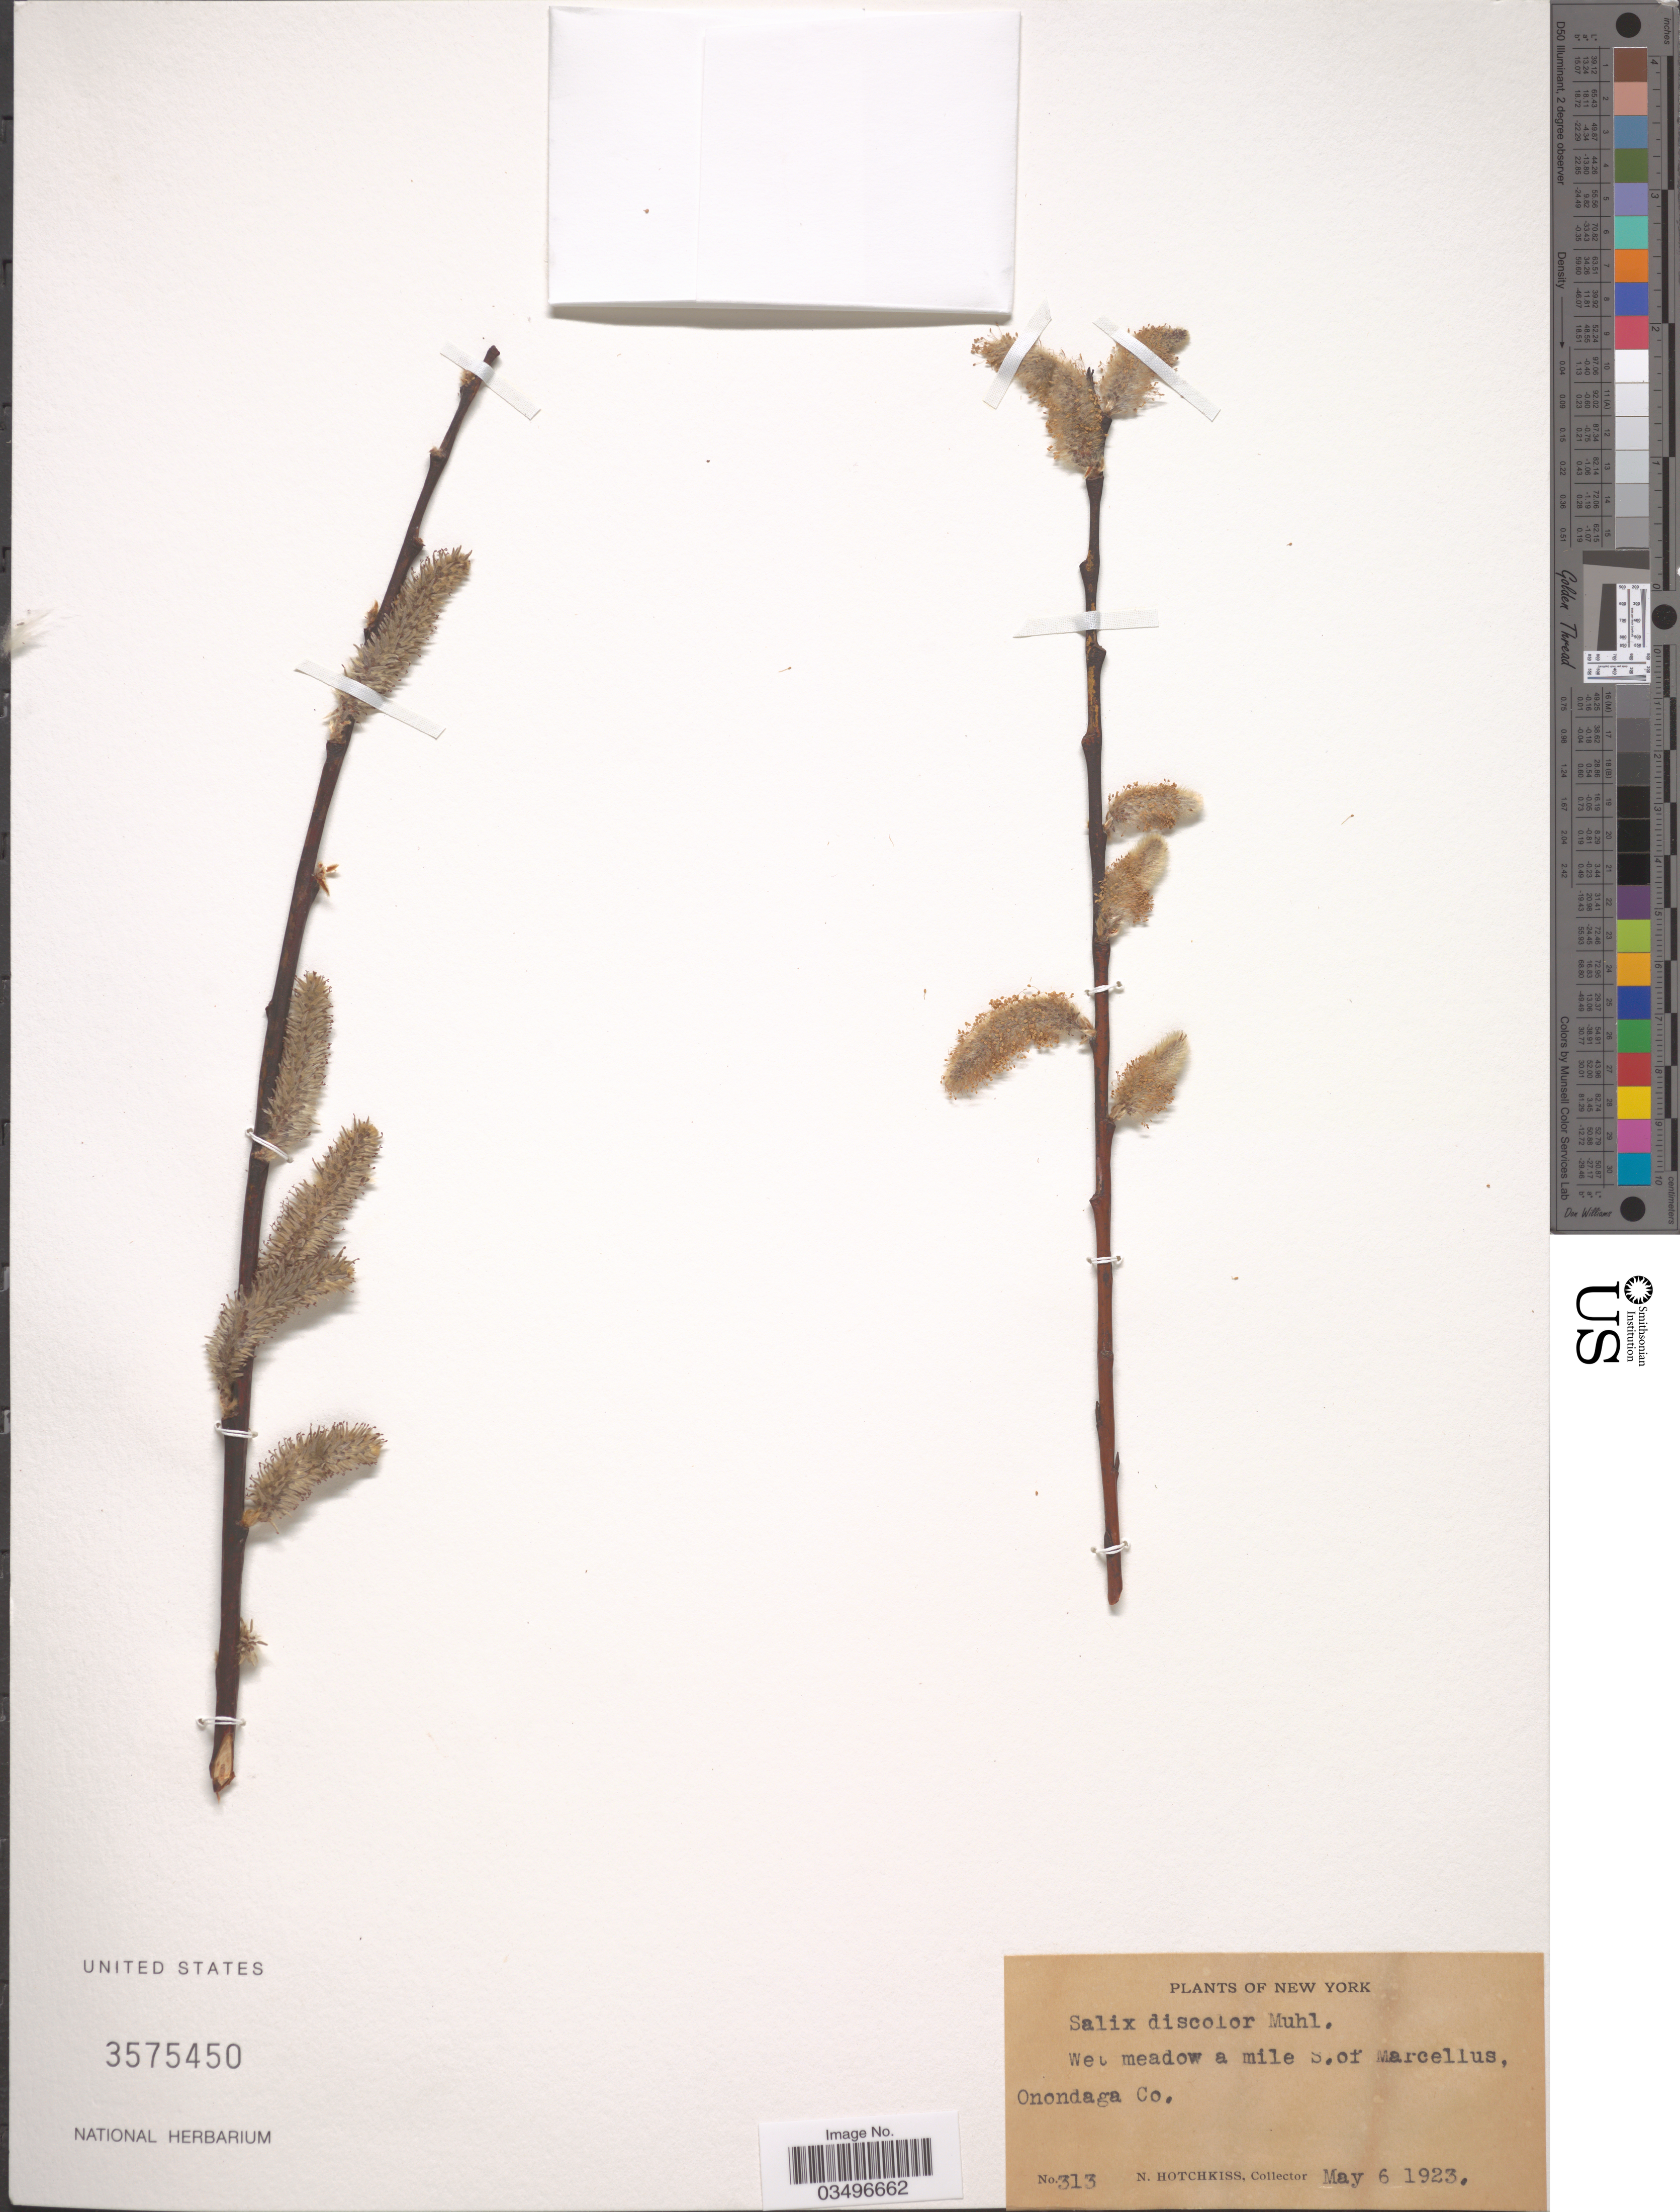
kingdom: Plantae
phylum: Tracheophyta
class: Magnoliopsida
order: Malpighiales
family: Salicaceae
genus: Salix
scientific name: Salix discolor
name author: Muhl.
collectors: N. Hotchkiss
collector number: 313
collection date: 1923-05-06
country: United States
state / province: New York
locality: Wet meadow a mile S. of Marcellus, Onondaga Co.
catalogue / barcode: US 3575450